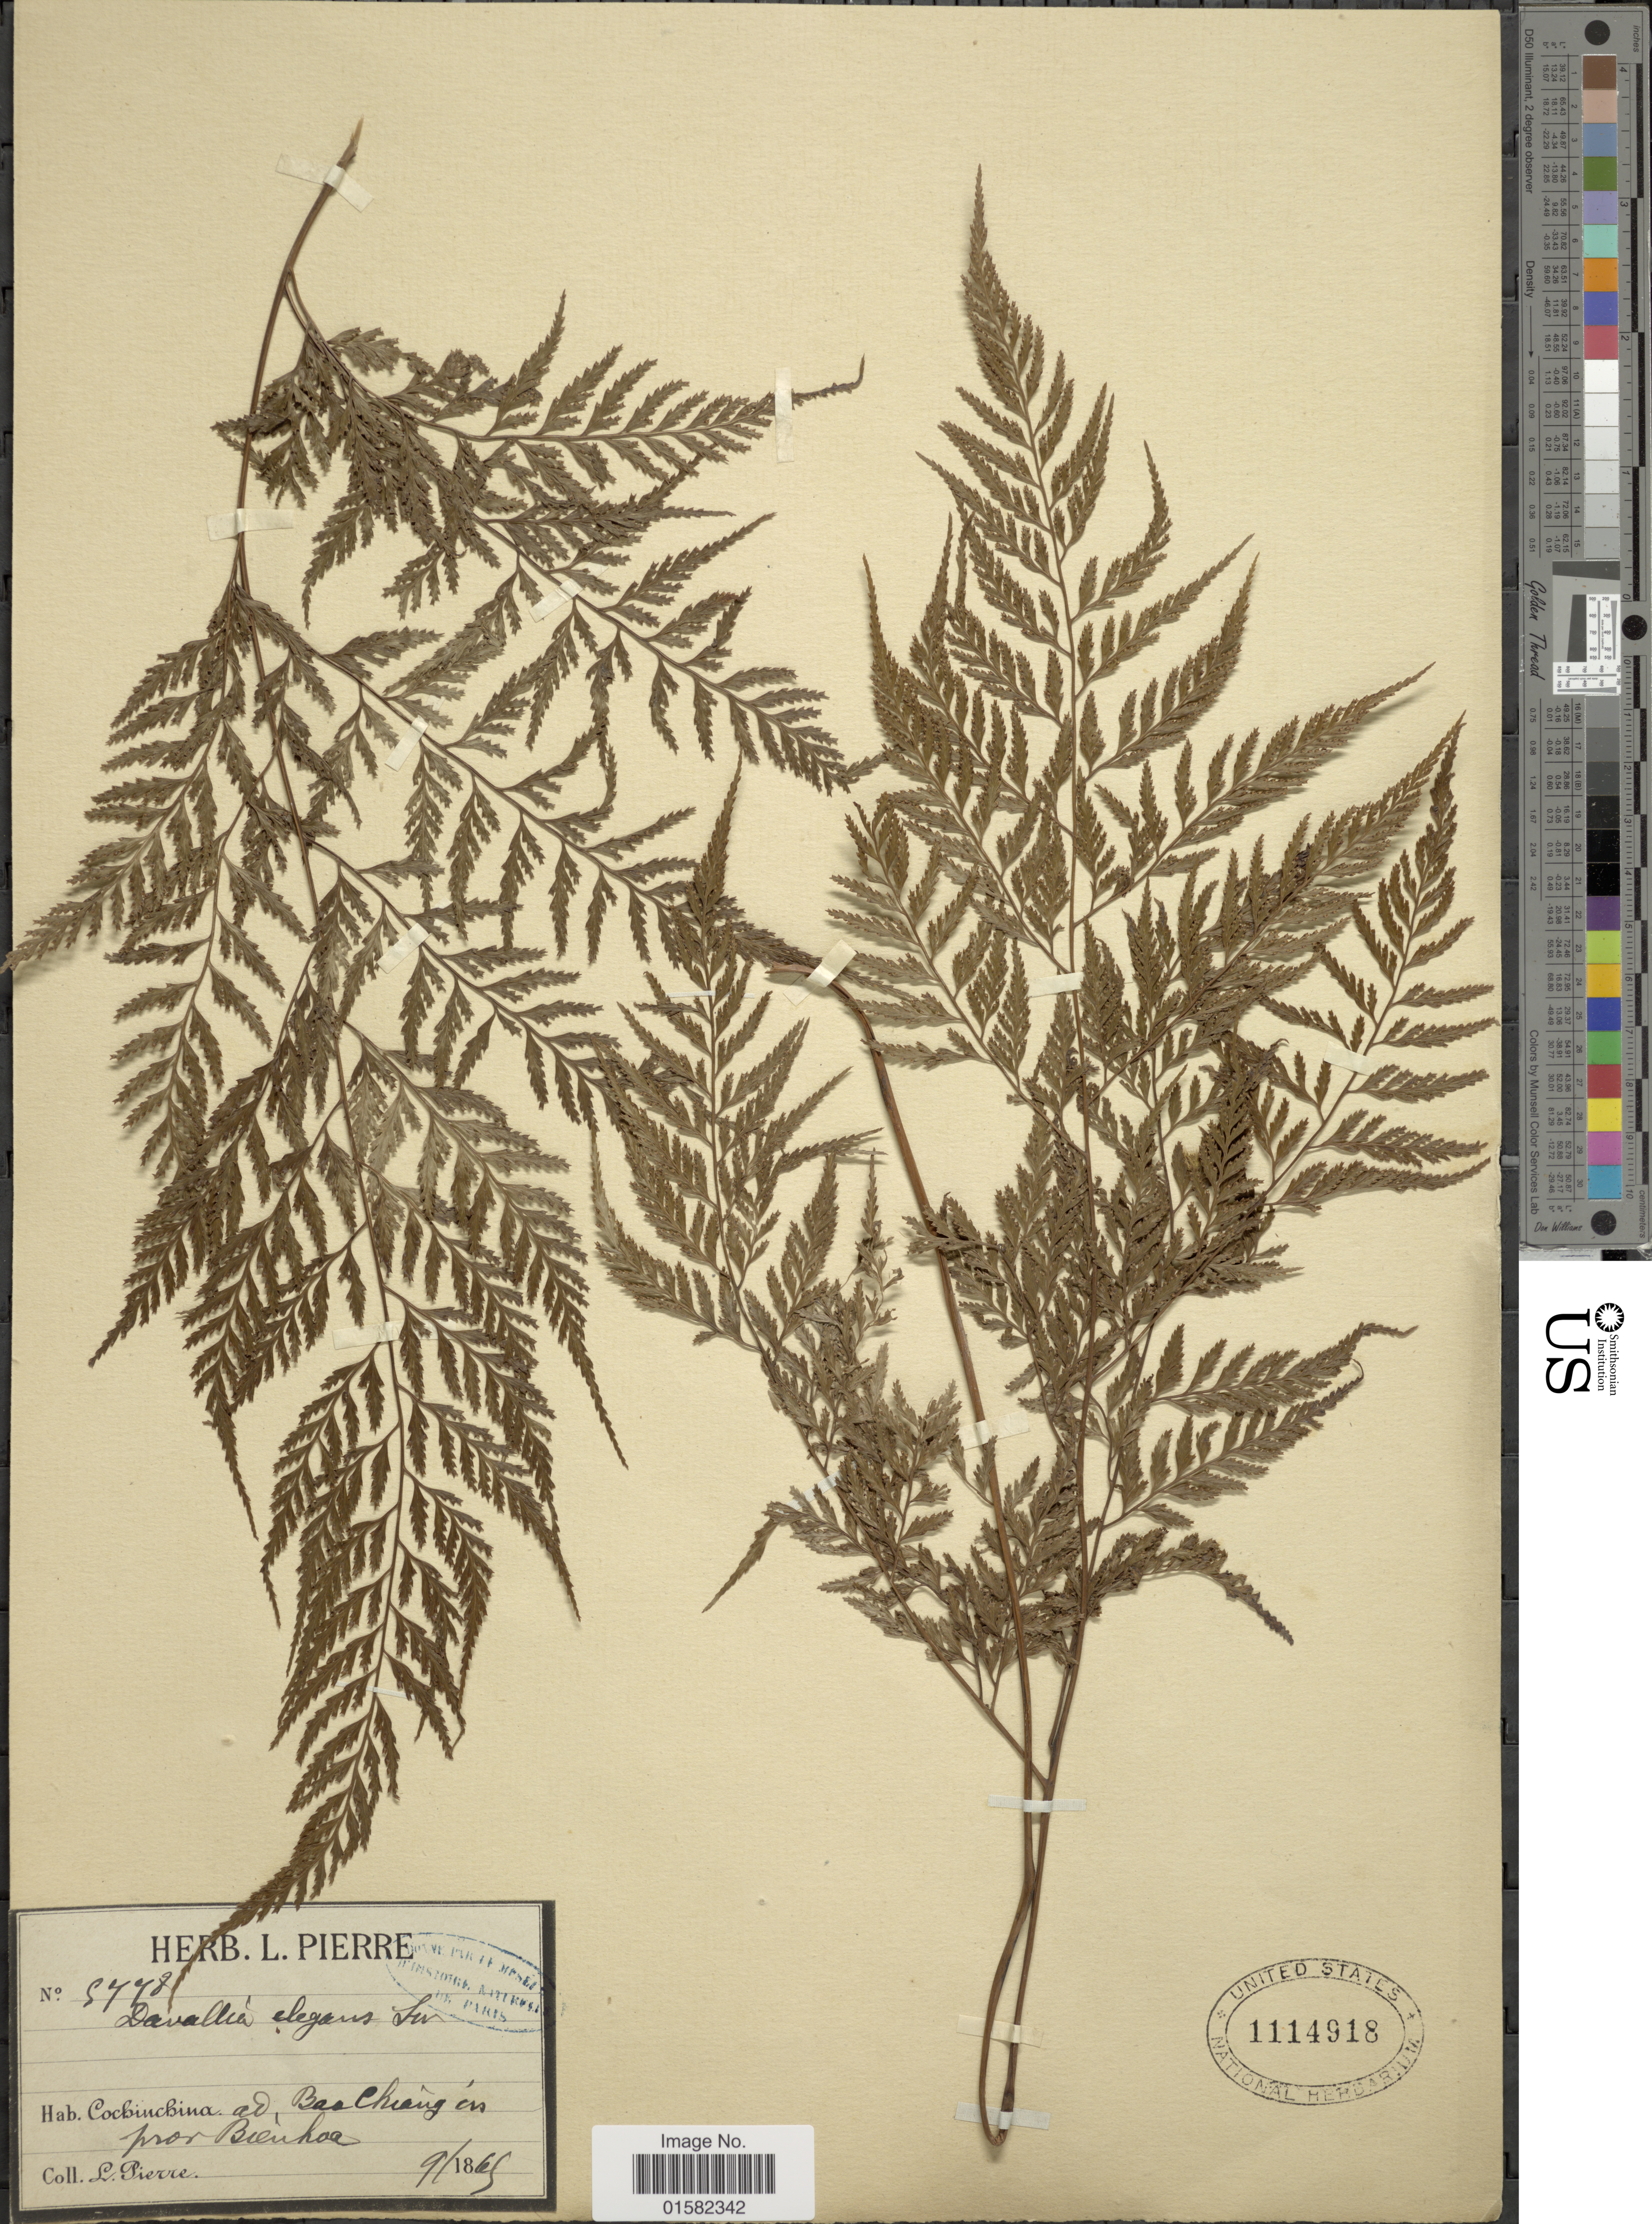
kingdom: Plantae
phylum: Tracheophyta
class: Polypodiopsida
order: Polypodiales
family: Davalliaceae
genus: Wibelia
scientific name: Wibelia denticulata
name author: (Burm. f.) M. Kato & Tsutsumi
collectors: L. Pierre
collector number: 9772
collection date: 1869-09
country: Vietnam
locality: Cochinchina, ad Bao Chiang in prov. Bienhoa [at Bao Chiang in Bien Hoa province]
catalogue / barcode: US 1114918